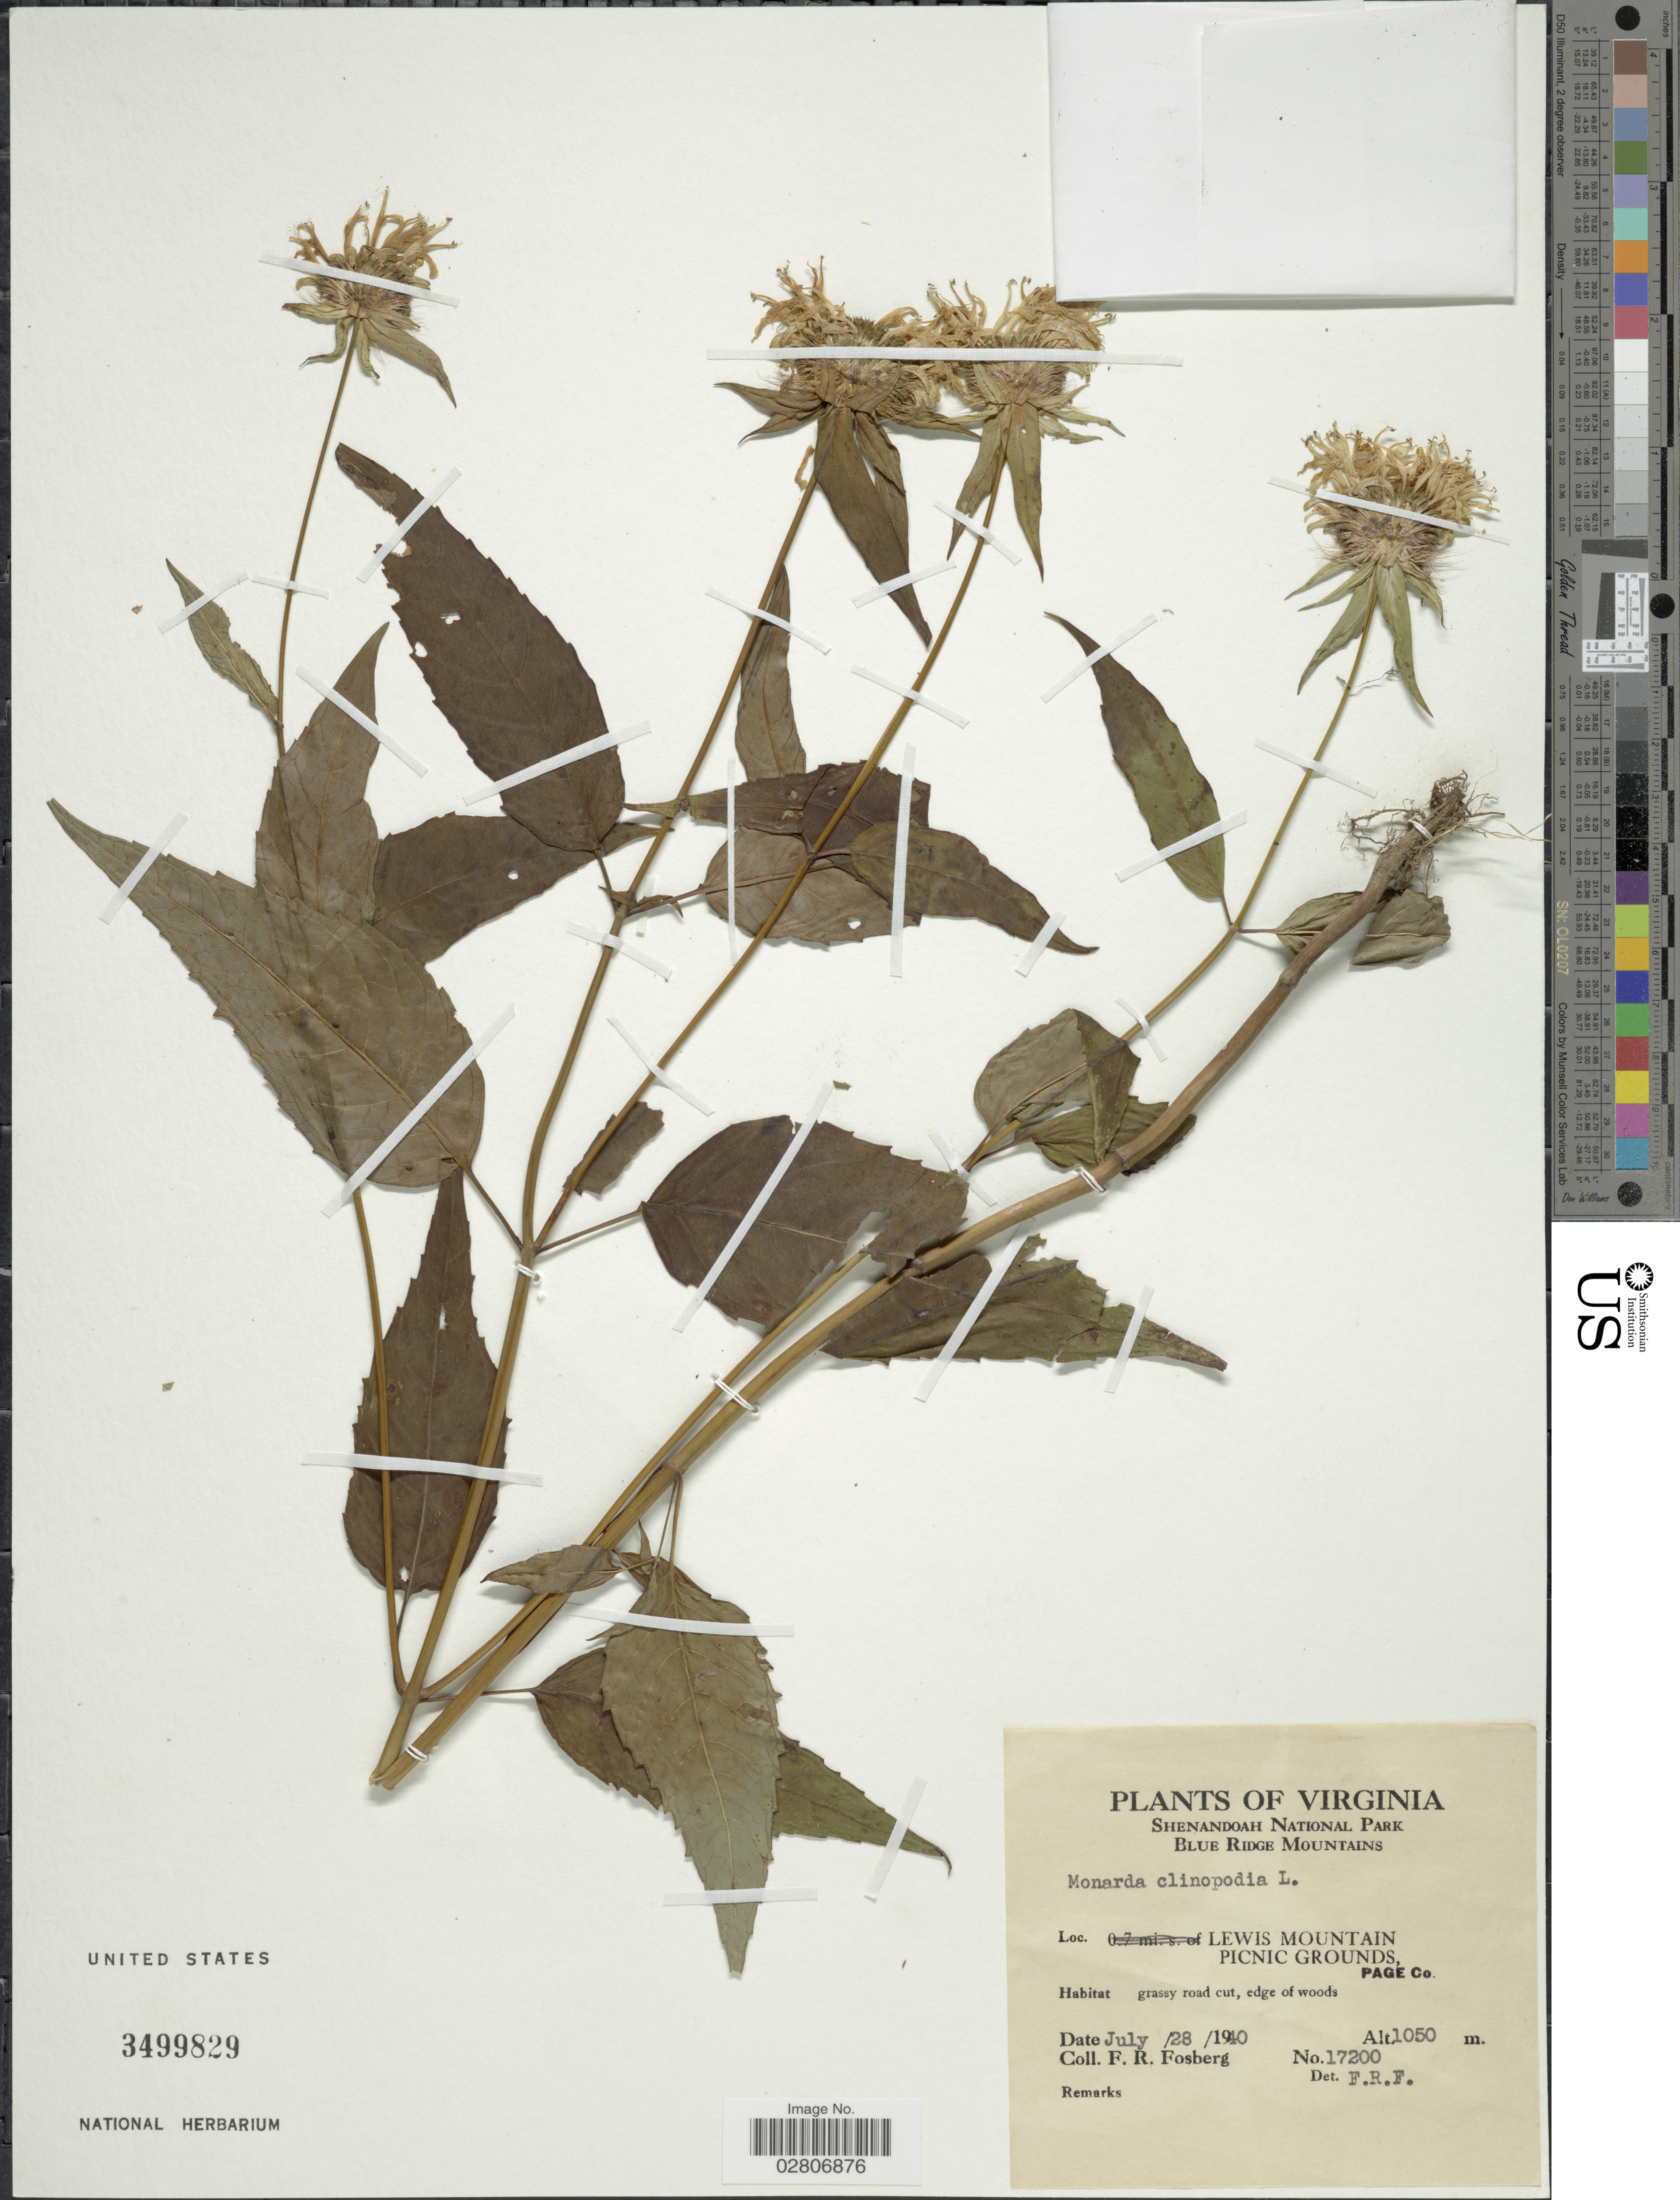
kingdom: Plantae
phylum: Tracheophyta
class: Magnoliopsida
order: Lamiales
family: Lamiaceae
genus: Monarda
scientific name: Monarda clinopodia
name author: L.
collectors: F. R. Fosberg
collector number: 17200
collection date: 1940-07-28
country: United States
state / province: Virginia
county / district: Page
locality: Shenandoah National Park. Blue Ridge Mountains. Lewis Mountain Picnic Grounds, Page Co.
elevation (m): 1050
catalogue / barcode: US 3499829